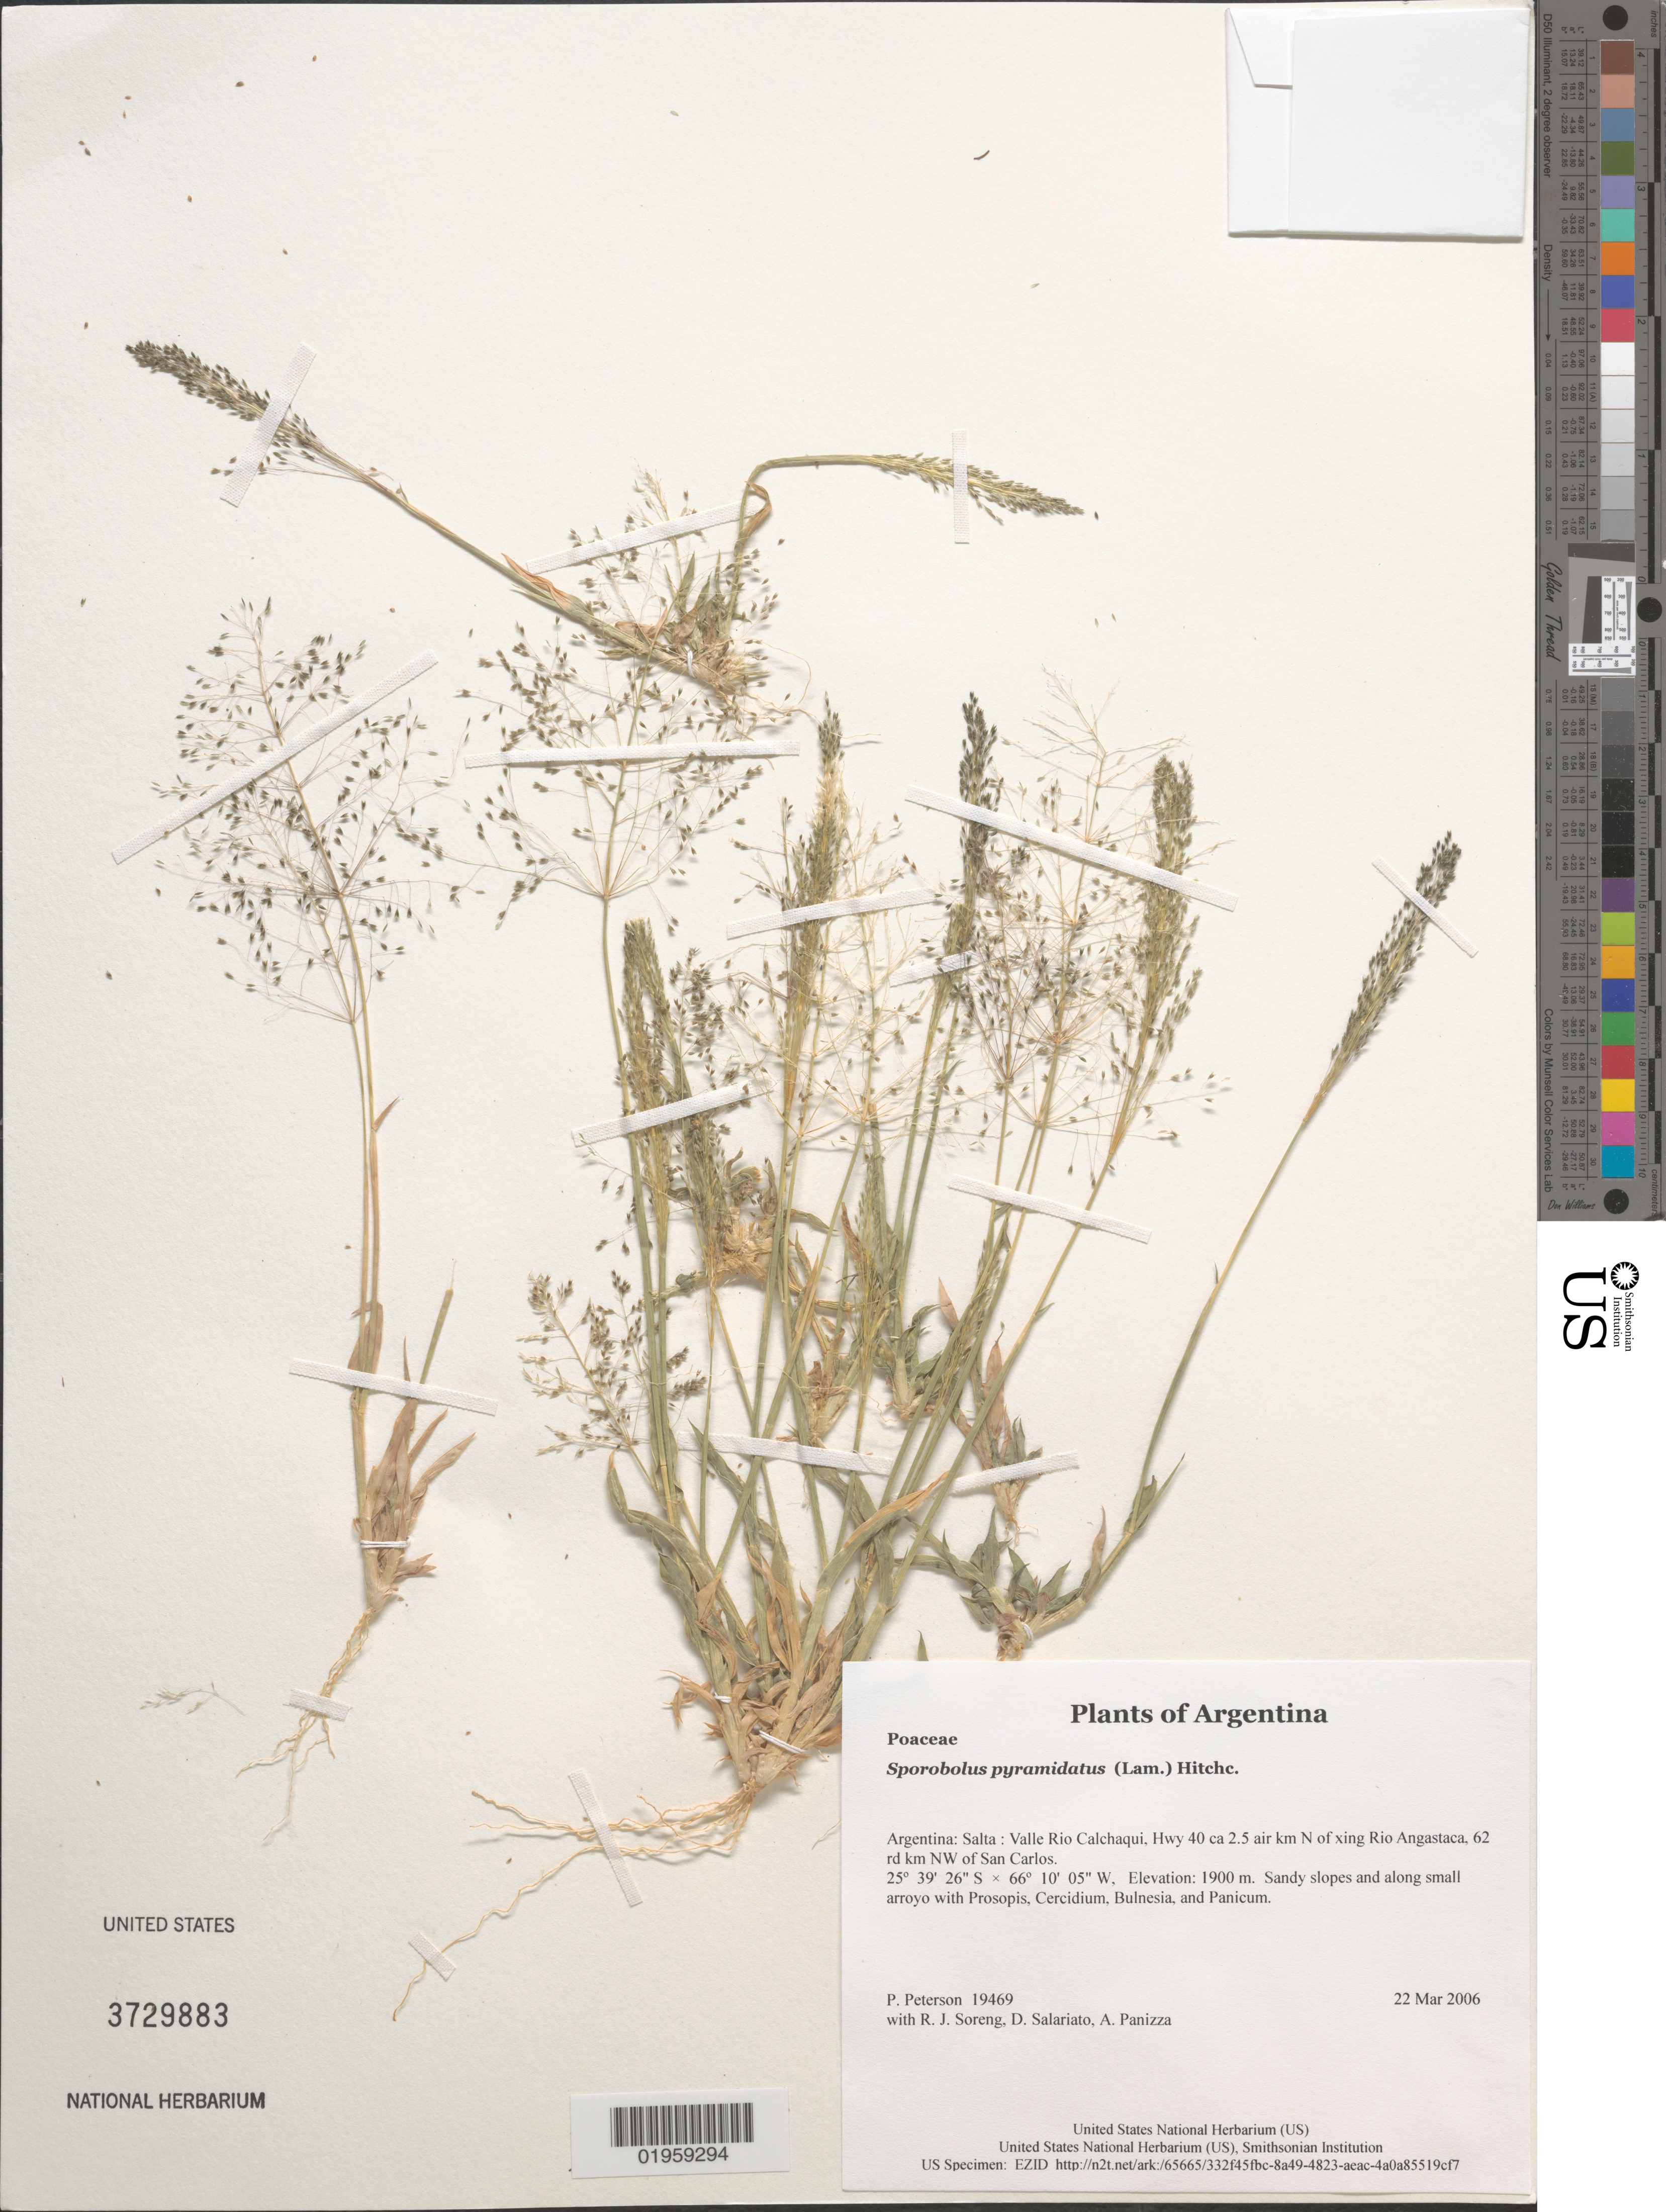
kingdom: Plantae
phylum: Tracheophyta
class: Liliopsida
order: Poales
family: Poaceae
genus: Sporobolus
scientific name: Sporobolus pyramidatus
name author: (Lam.) Hitchc.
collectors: P. M. Peterson, R. J. Soreng, D. Salariato & A. Panizza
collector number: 19469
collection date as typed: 22 Mar 2006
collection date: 2006-03-22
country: Argentina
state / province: Salta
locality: Valle Rio Calchaqui, Hwy 40 ca 2.5 air km N of xing Rio Angastaca, 62 rd km NW of San Carlos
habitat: Sandy slopes and along small arroyo with Prosopis, Cercidium, Bulnesia, and Panicum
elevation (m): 1900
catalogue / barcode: US 3729883